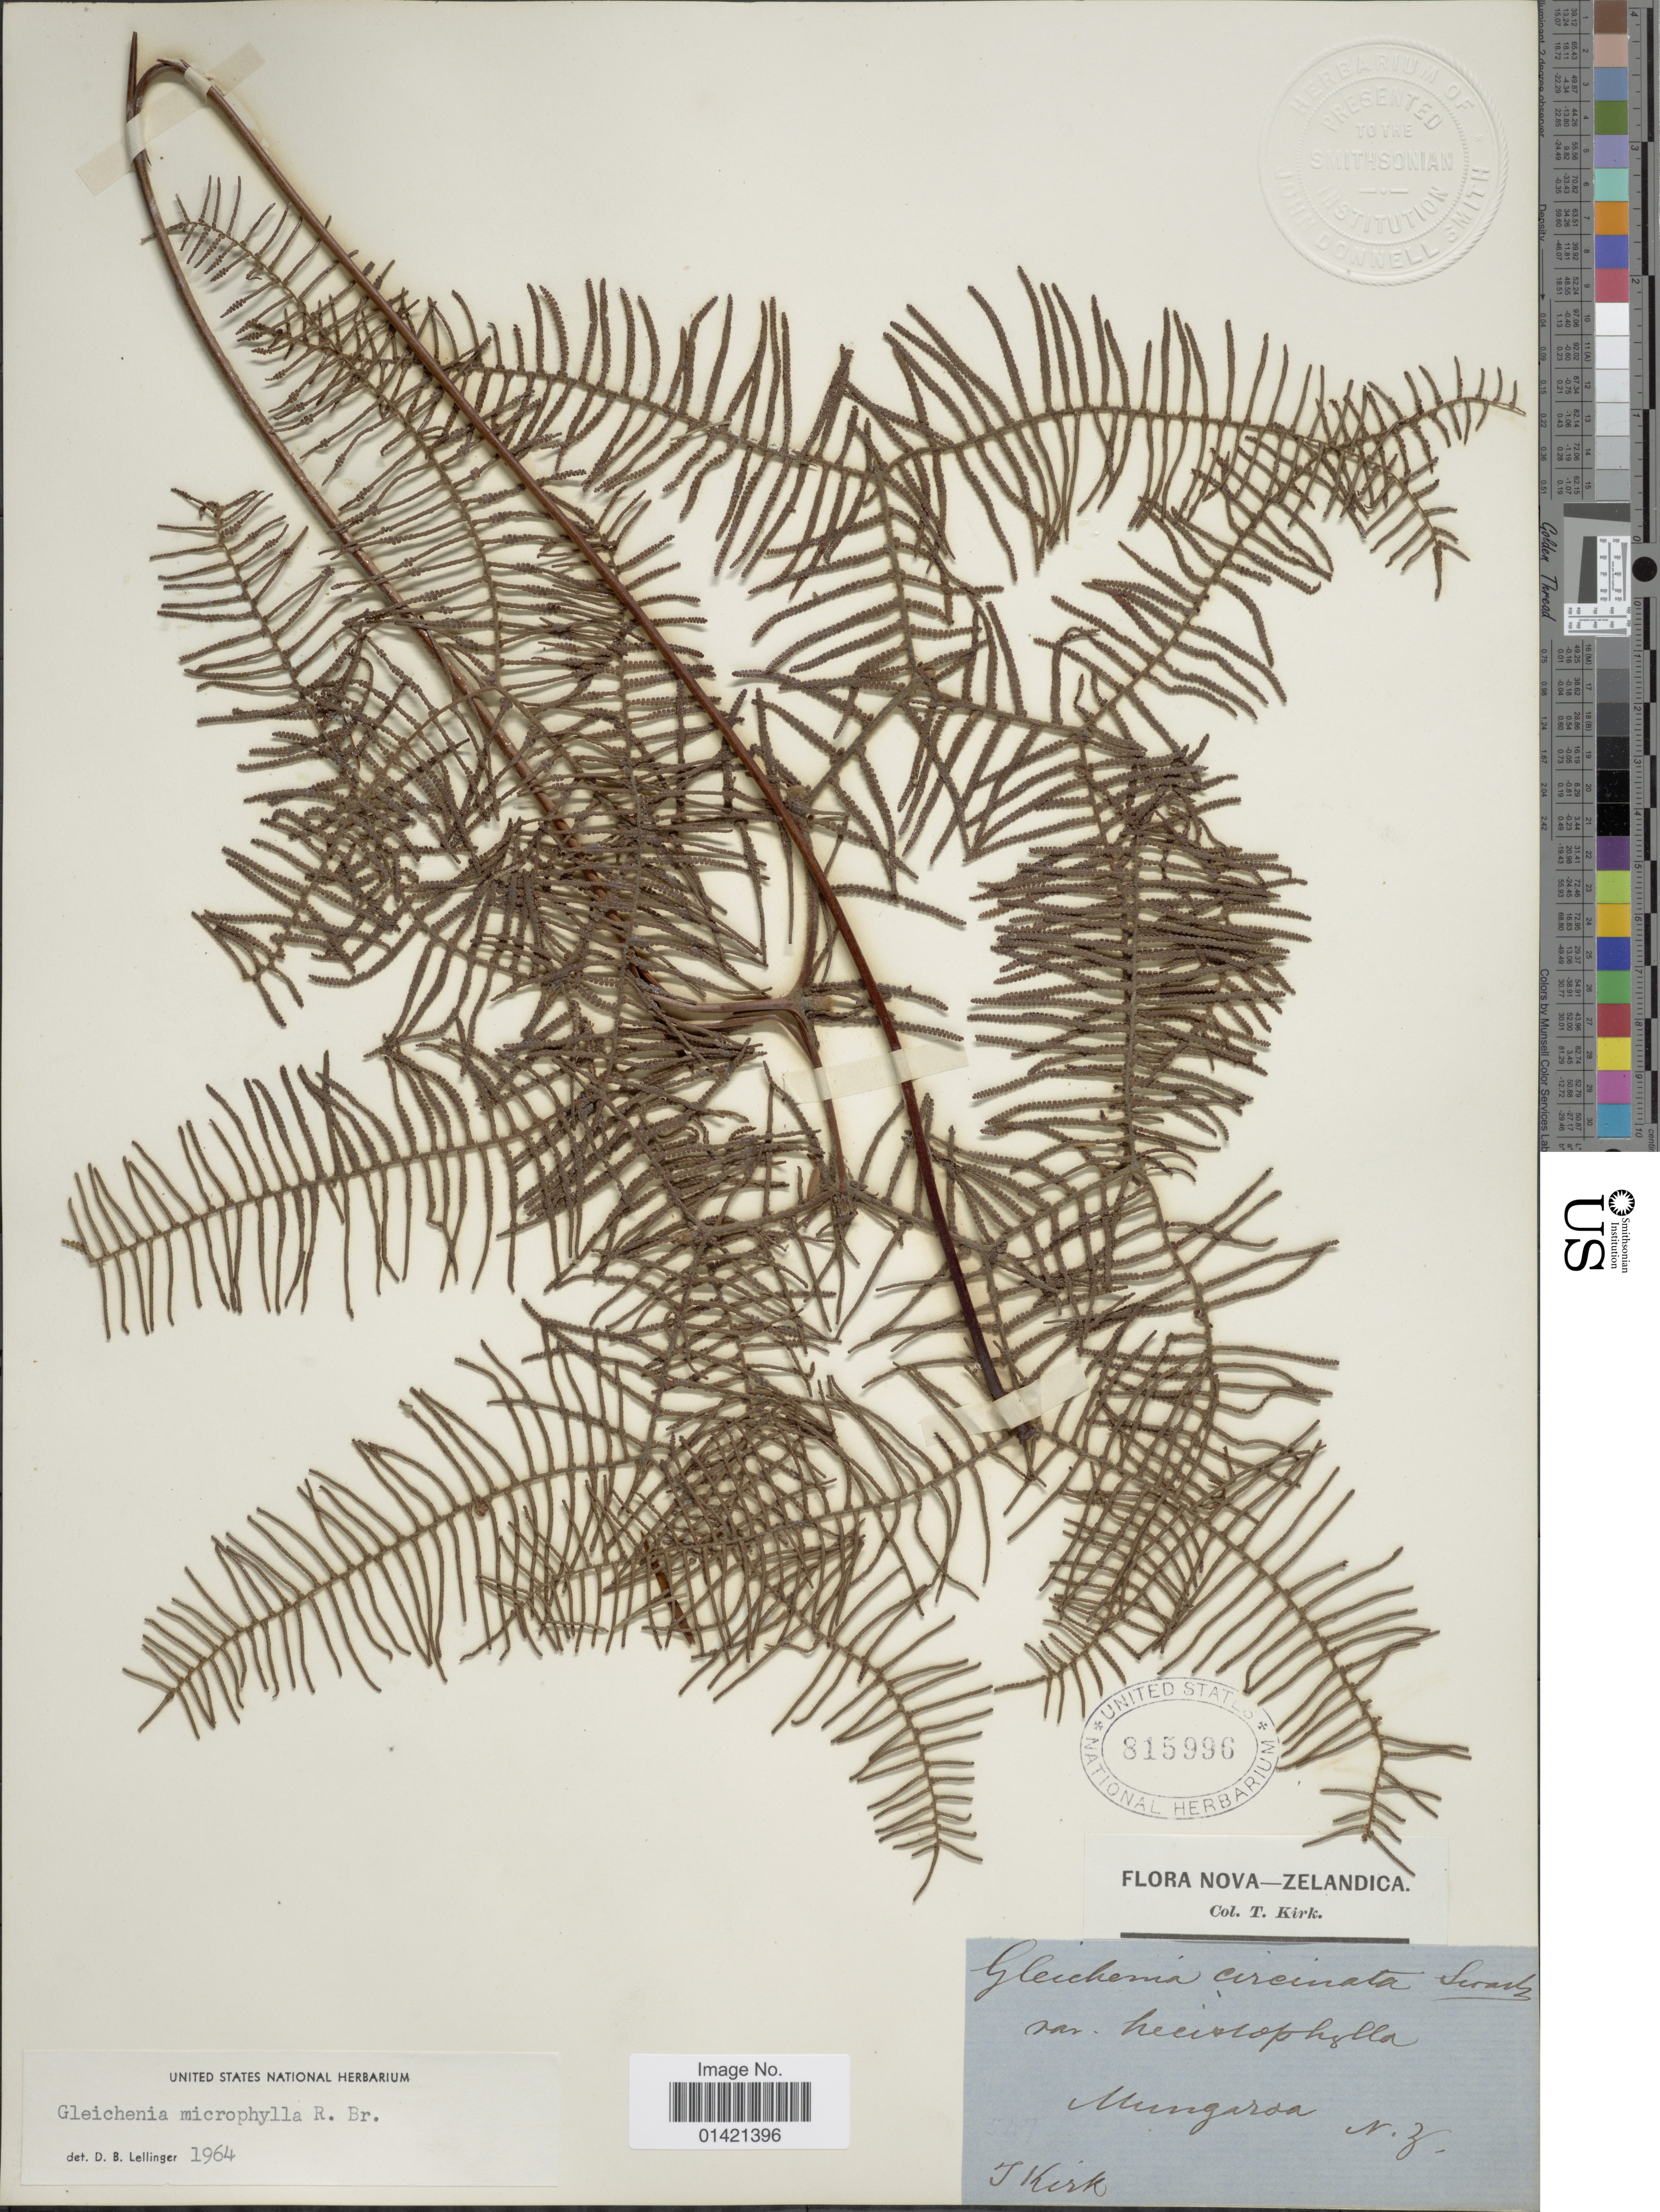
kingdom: Plantae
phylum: Tracheophyta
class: Polypodiopsida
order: Gleicheniales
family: Gleicheniaceae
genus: Gleichenia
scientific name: Gleichenia microphylla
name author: R. Br.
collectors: T. Kirk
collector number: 2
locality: Mungaroa. [interpreted]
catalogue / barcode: US 815996